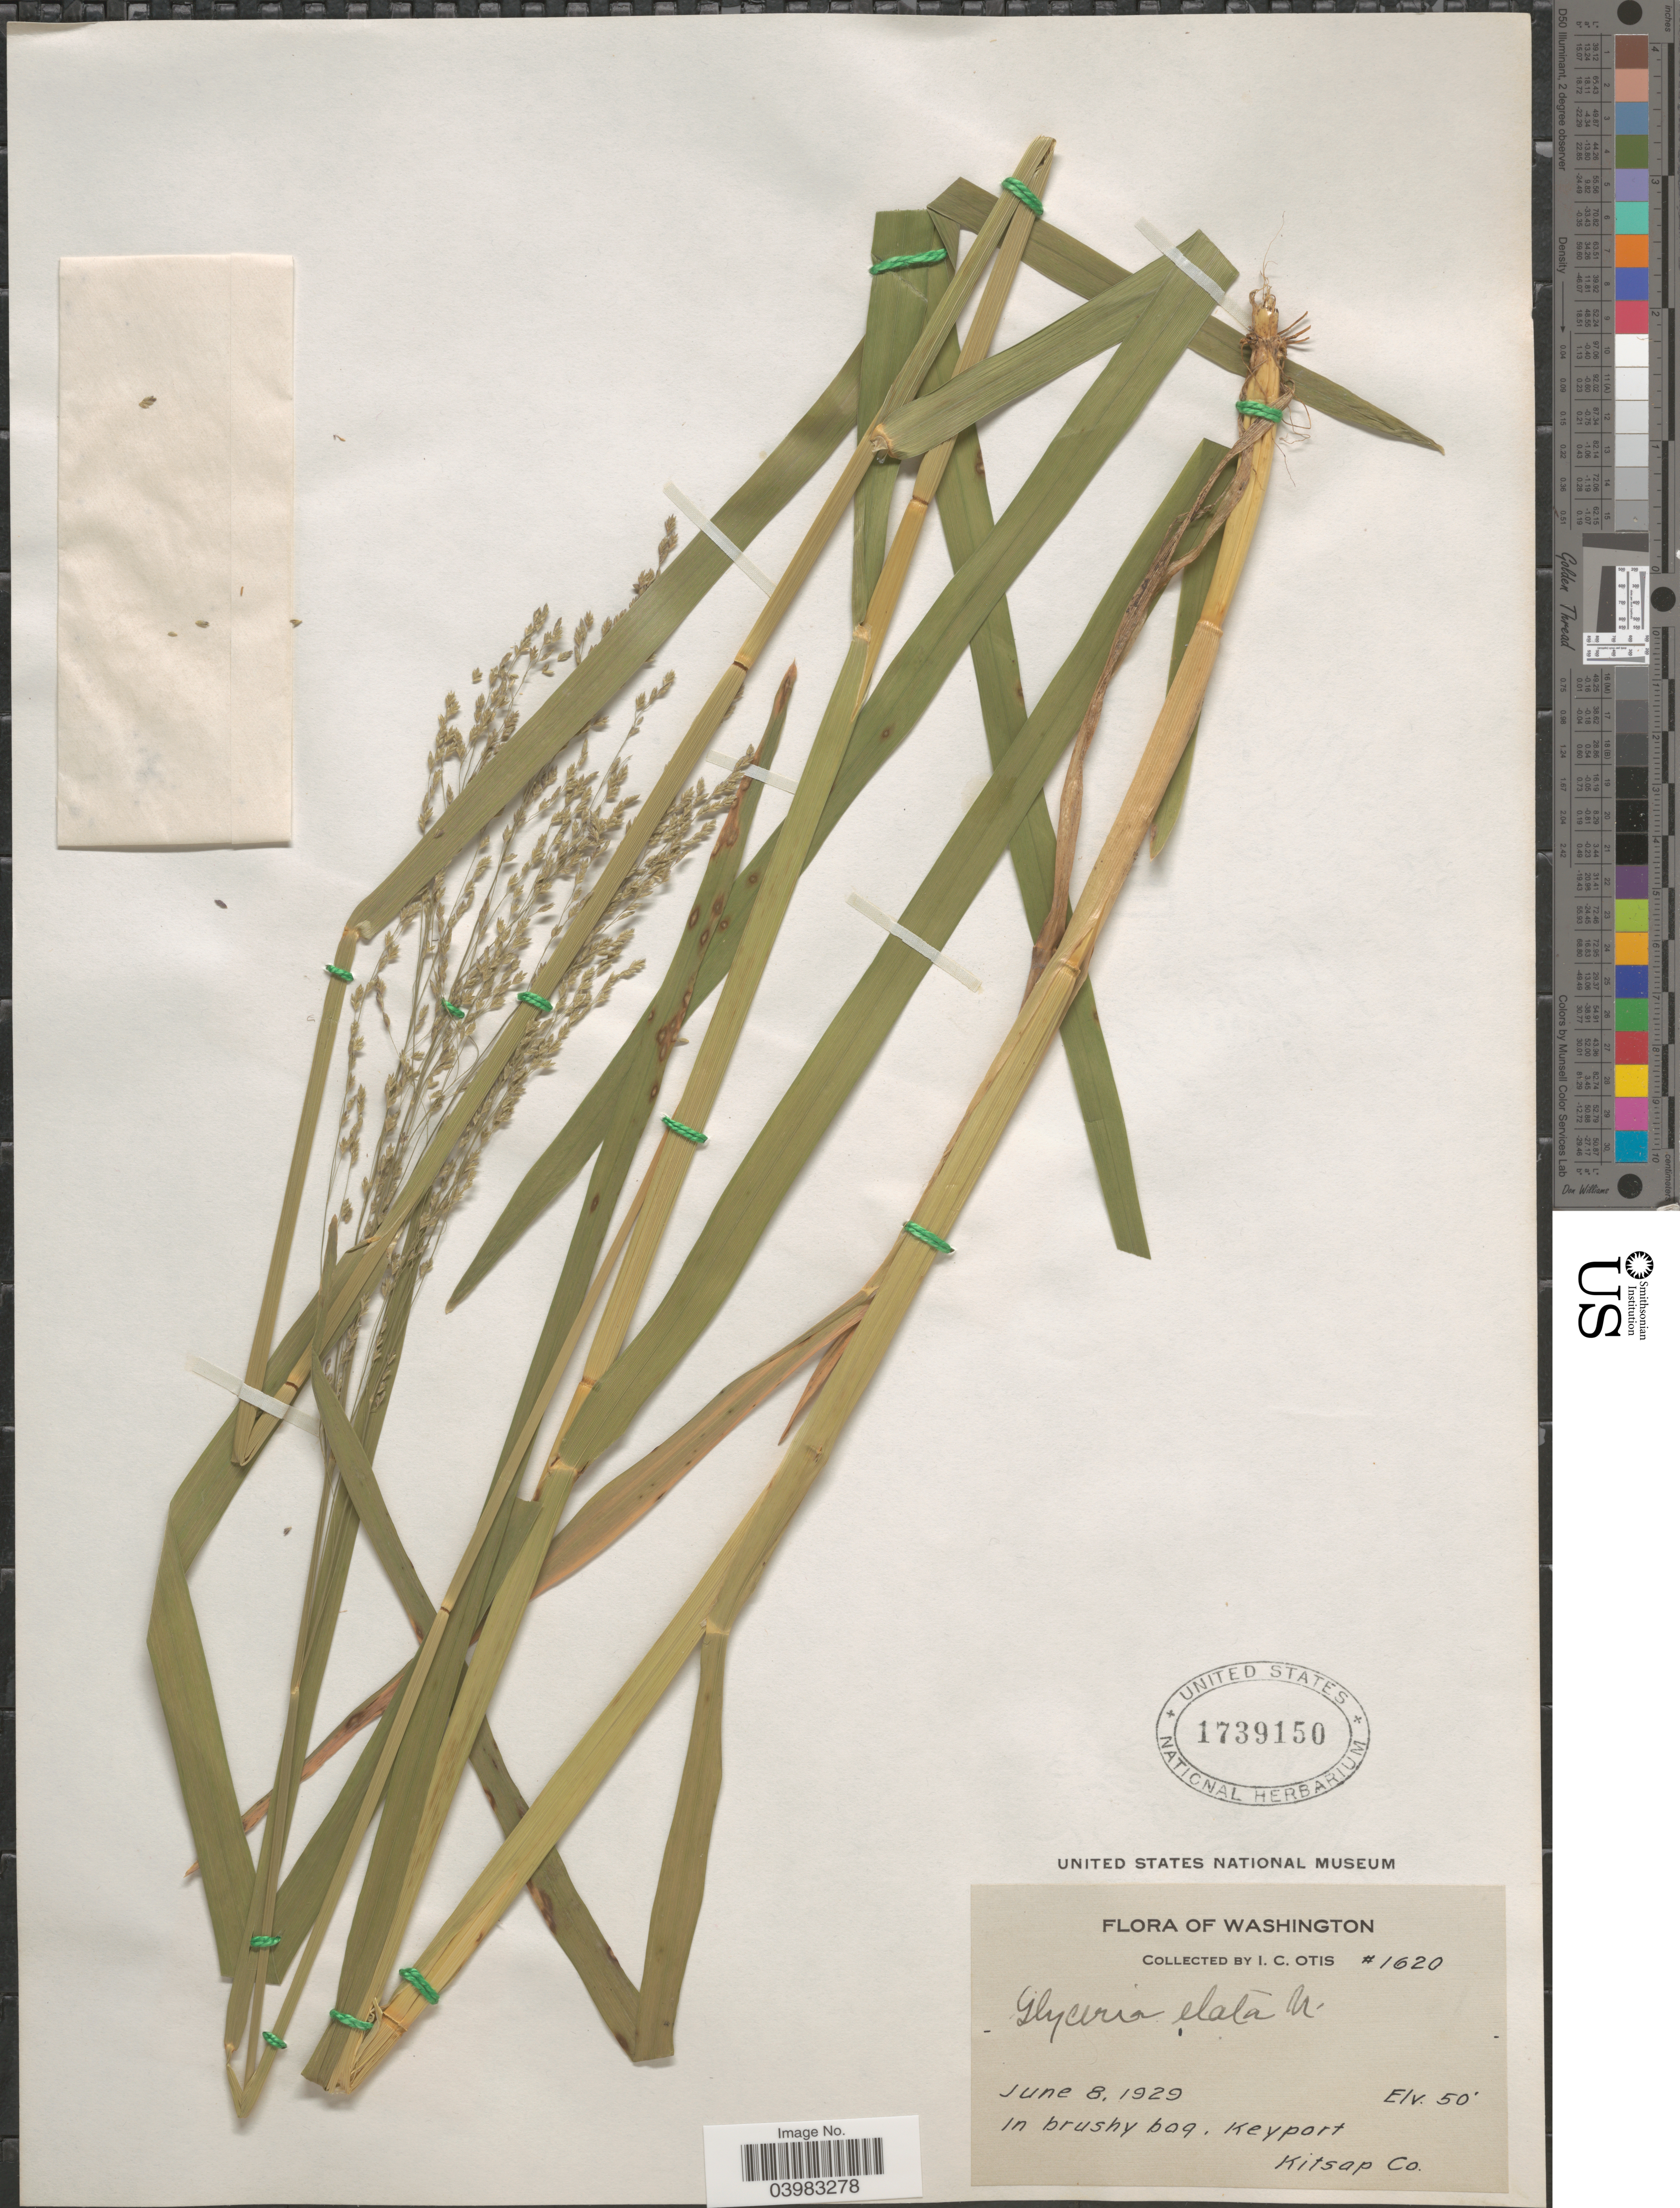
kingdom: Plantae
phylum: Tracheophyta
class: Liliopsida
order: Poales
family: Poaceae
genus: Glyceria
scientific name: Glyceria elata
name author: (Nash) M.E. Jones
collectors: I. C. Otis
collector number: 1620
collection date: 1929-06-08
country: United States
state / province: Washington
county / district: Kitsap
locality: In brushy bog, Keyport. Kitsap Co.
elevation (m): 15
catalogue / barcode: US 1739150